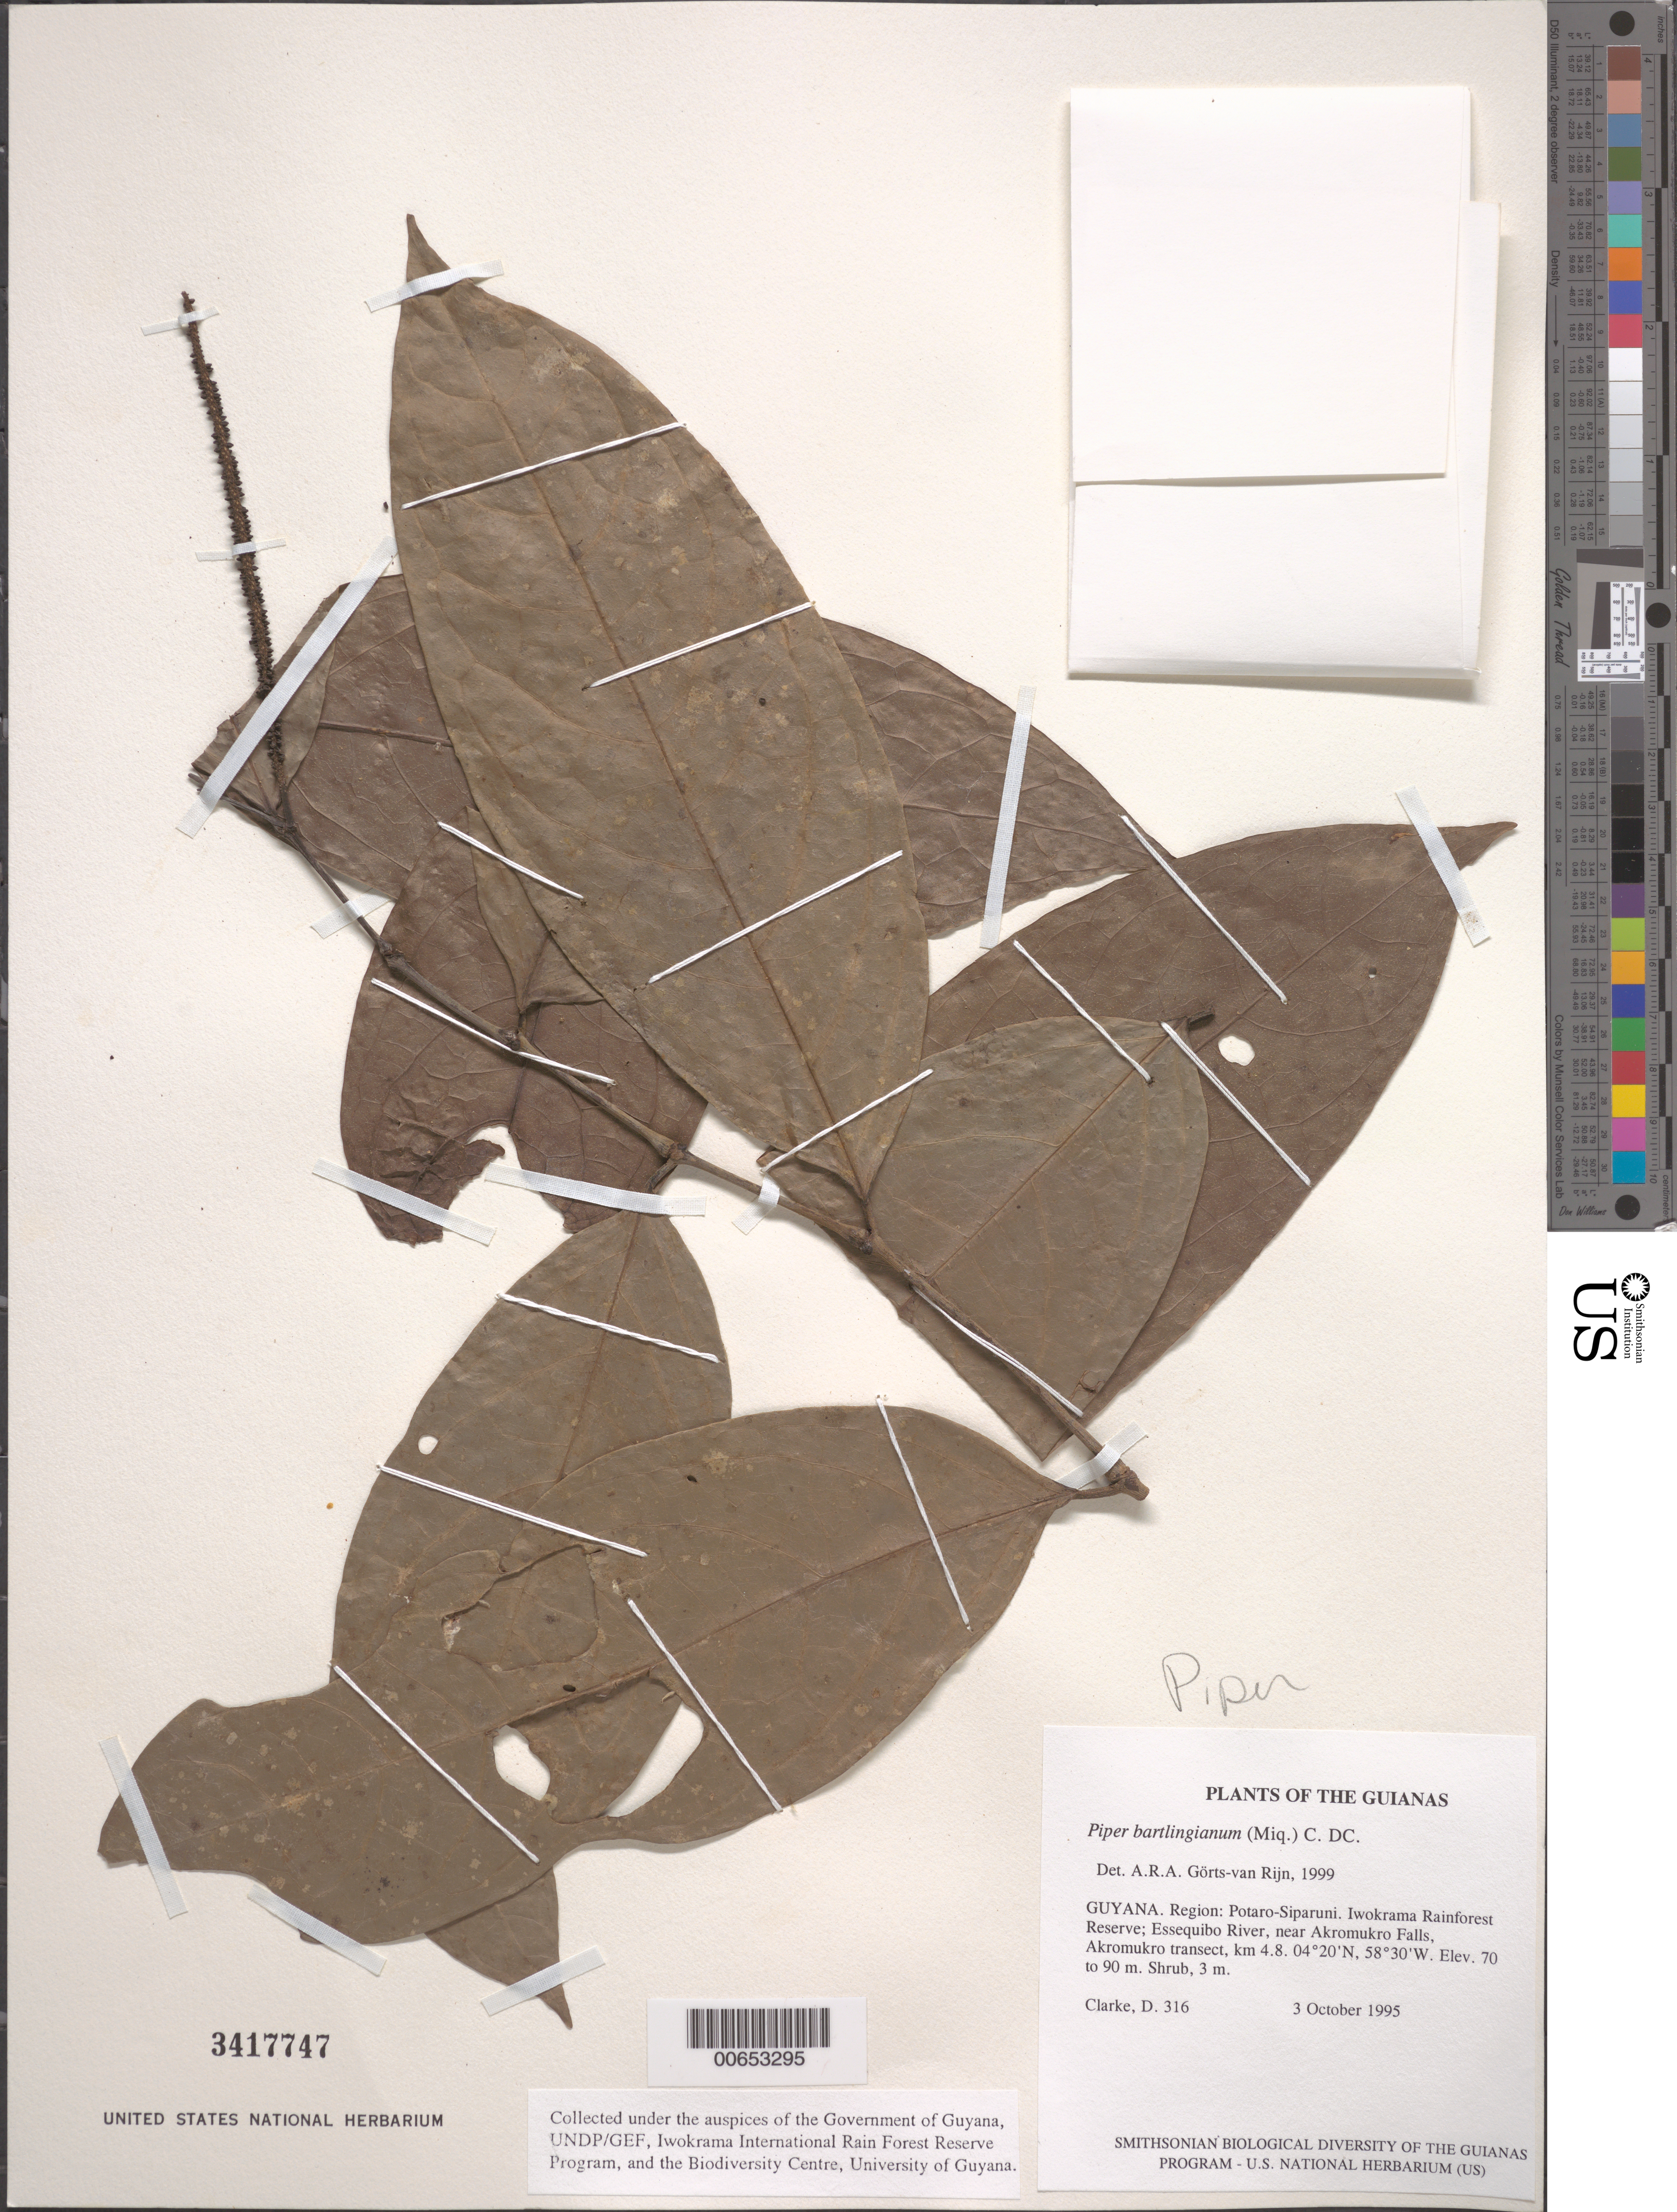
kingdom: Plantae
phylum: Tracheophyta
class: Magnoliopsida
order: Piperales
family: Piperaceae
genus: Piper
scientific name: Piper bartlingianum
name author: (Miq.) C. DC.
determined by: Görts-van Rijn, A. R. A.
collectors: H. D. Clarke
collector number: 316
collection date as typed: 3 October 1995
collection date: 1995-10-03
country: Guyana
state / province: Potaro-Siparuni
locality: Iwokrama Rainforest Reserve; Essequibo River, near Akromukro Falls, Akromukro transect, km 4.8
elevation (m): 70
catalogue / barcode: US 3417747